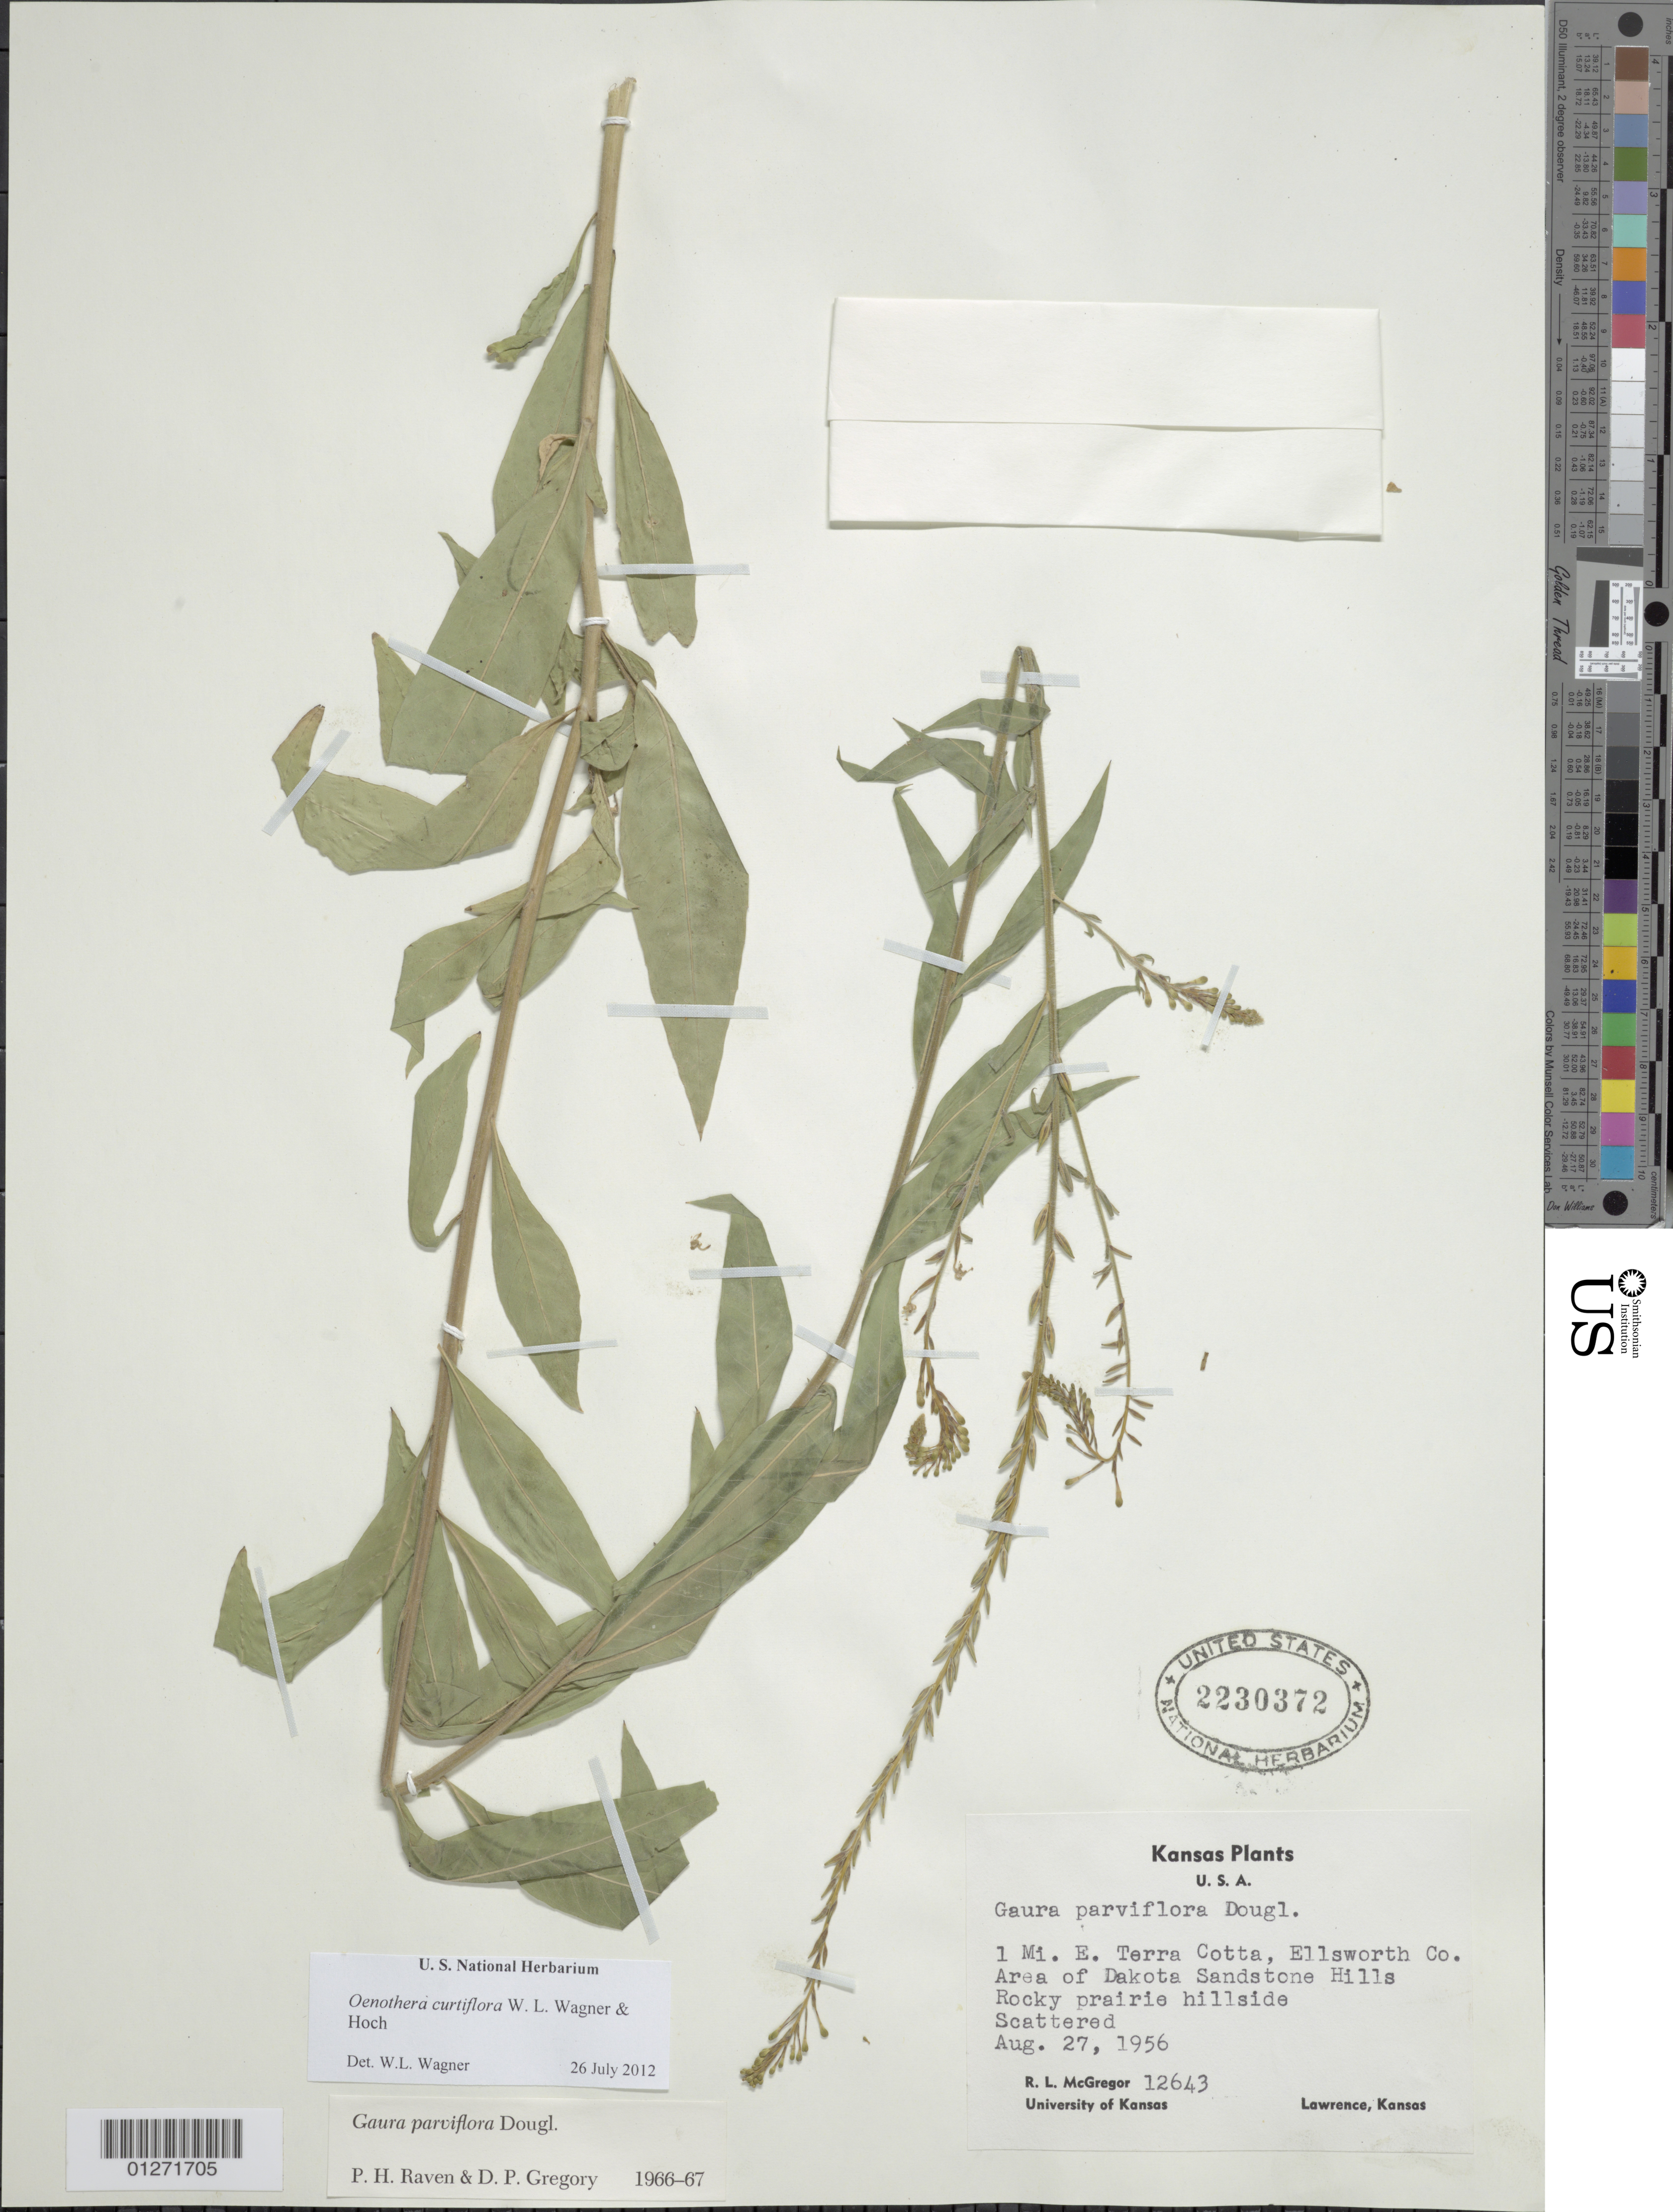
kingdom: Plantae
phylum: Tracheophyta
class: Magnoliopsida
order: Myrtales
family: Onagraceae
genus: Oenothera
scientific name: Oenothera curtiflora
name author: W.L. Wagner & Hoch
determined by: Wagner, W. L., (BOT), Smithsonian Institution - National Museum of Natural History (UNITED STATES)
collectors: R. McGregor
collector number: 12643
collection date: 1956-08-27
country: United States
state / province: Kansas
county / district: Ellsworth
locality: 1 mi E Terra Cotta, area of Dakota Sandstone Hills.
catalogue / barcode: US 2230372